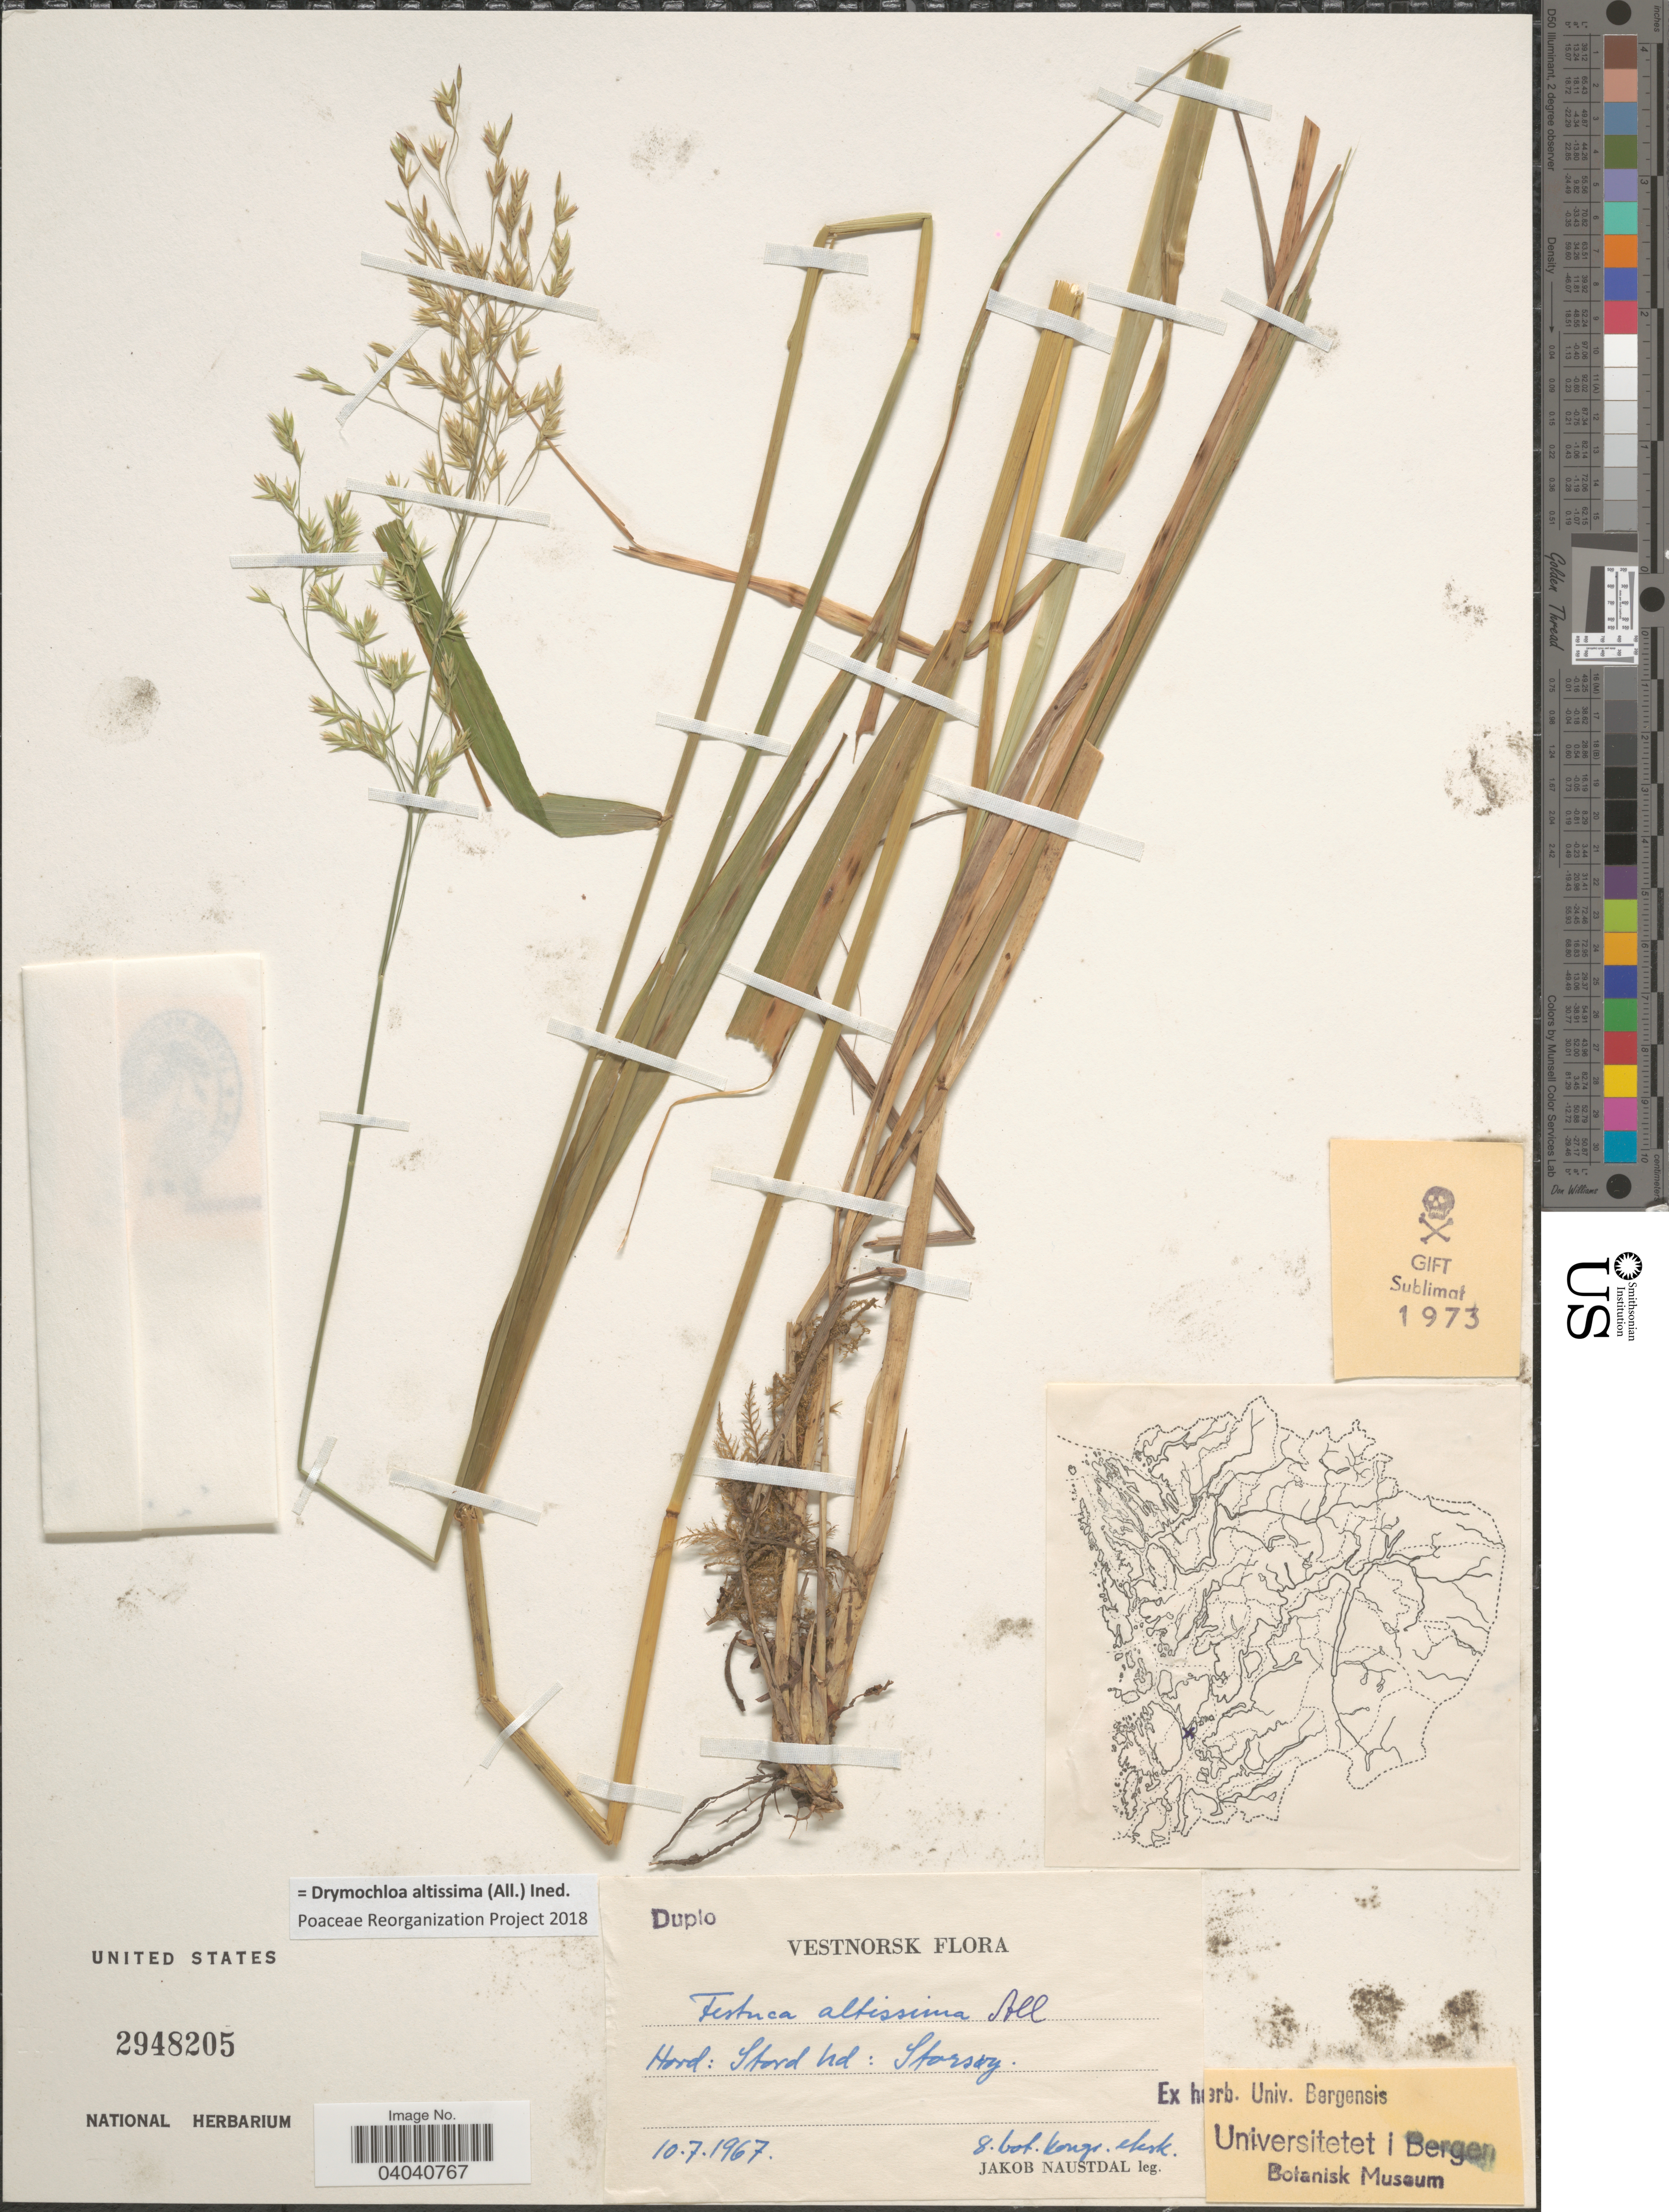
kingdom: Plantae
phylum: Tracheophyta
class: Liliopsida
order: Poales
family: Poaceae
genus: Drymochloa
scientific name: Drymochloa altissima (All.) ined.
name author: (All.)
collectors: J. Naustdal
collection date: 1967-07-10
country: Norway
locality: Vestnorsk. Hord: Stord hd: Storsøy.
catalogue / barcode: US 2948205